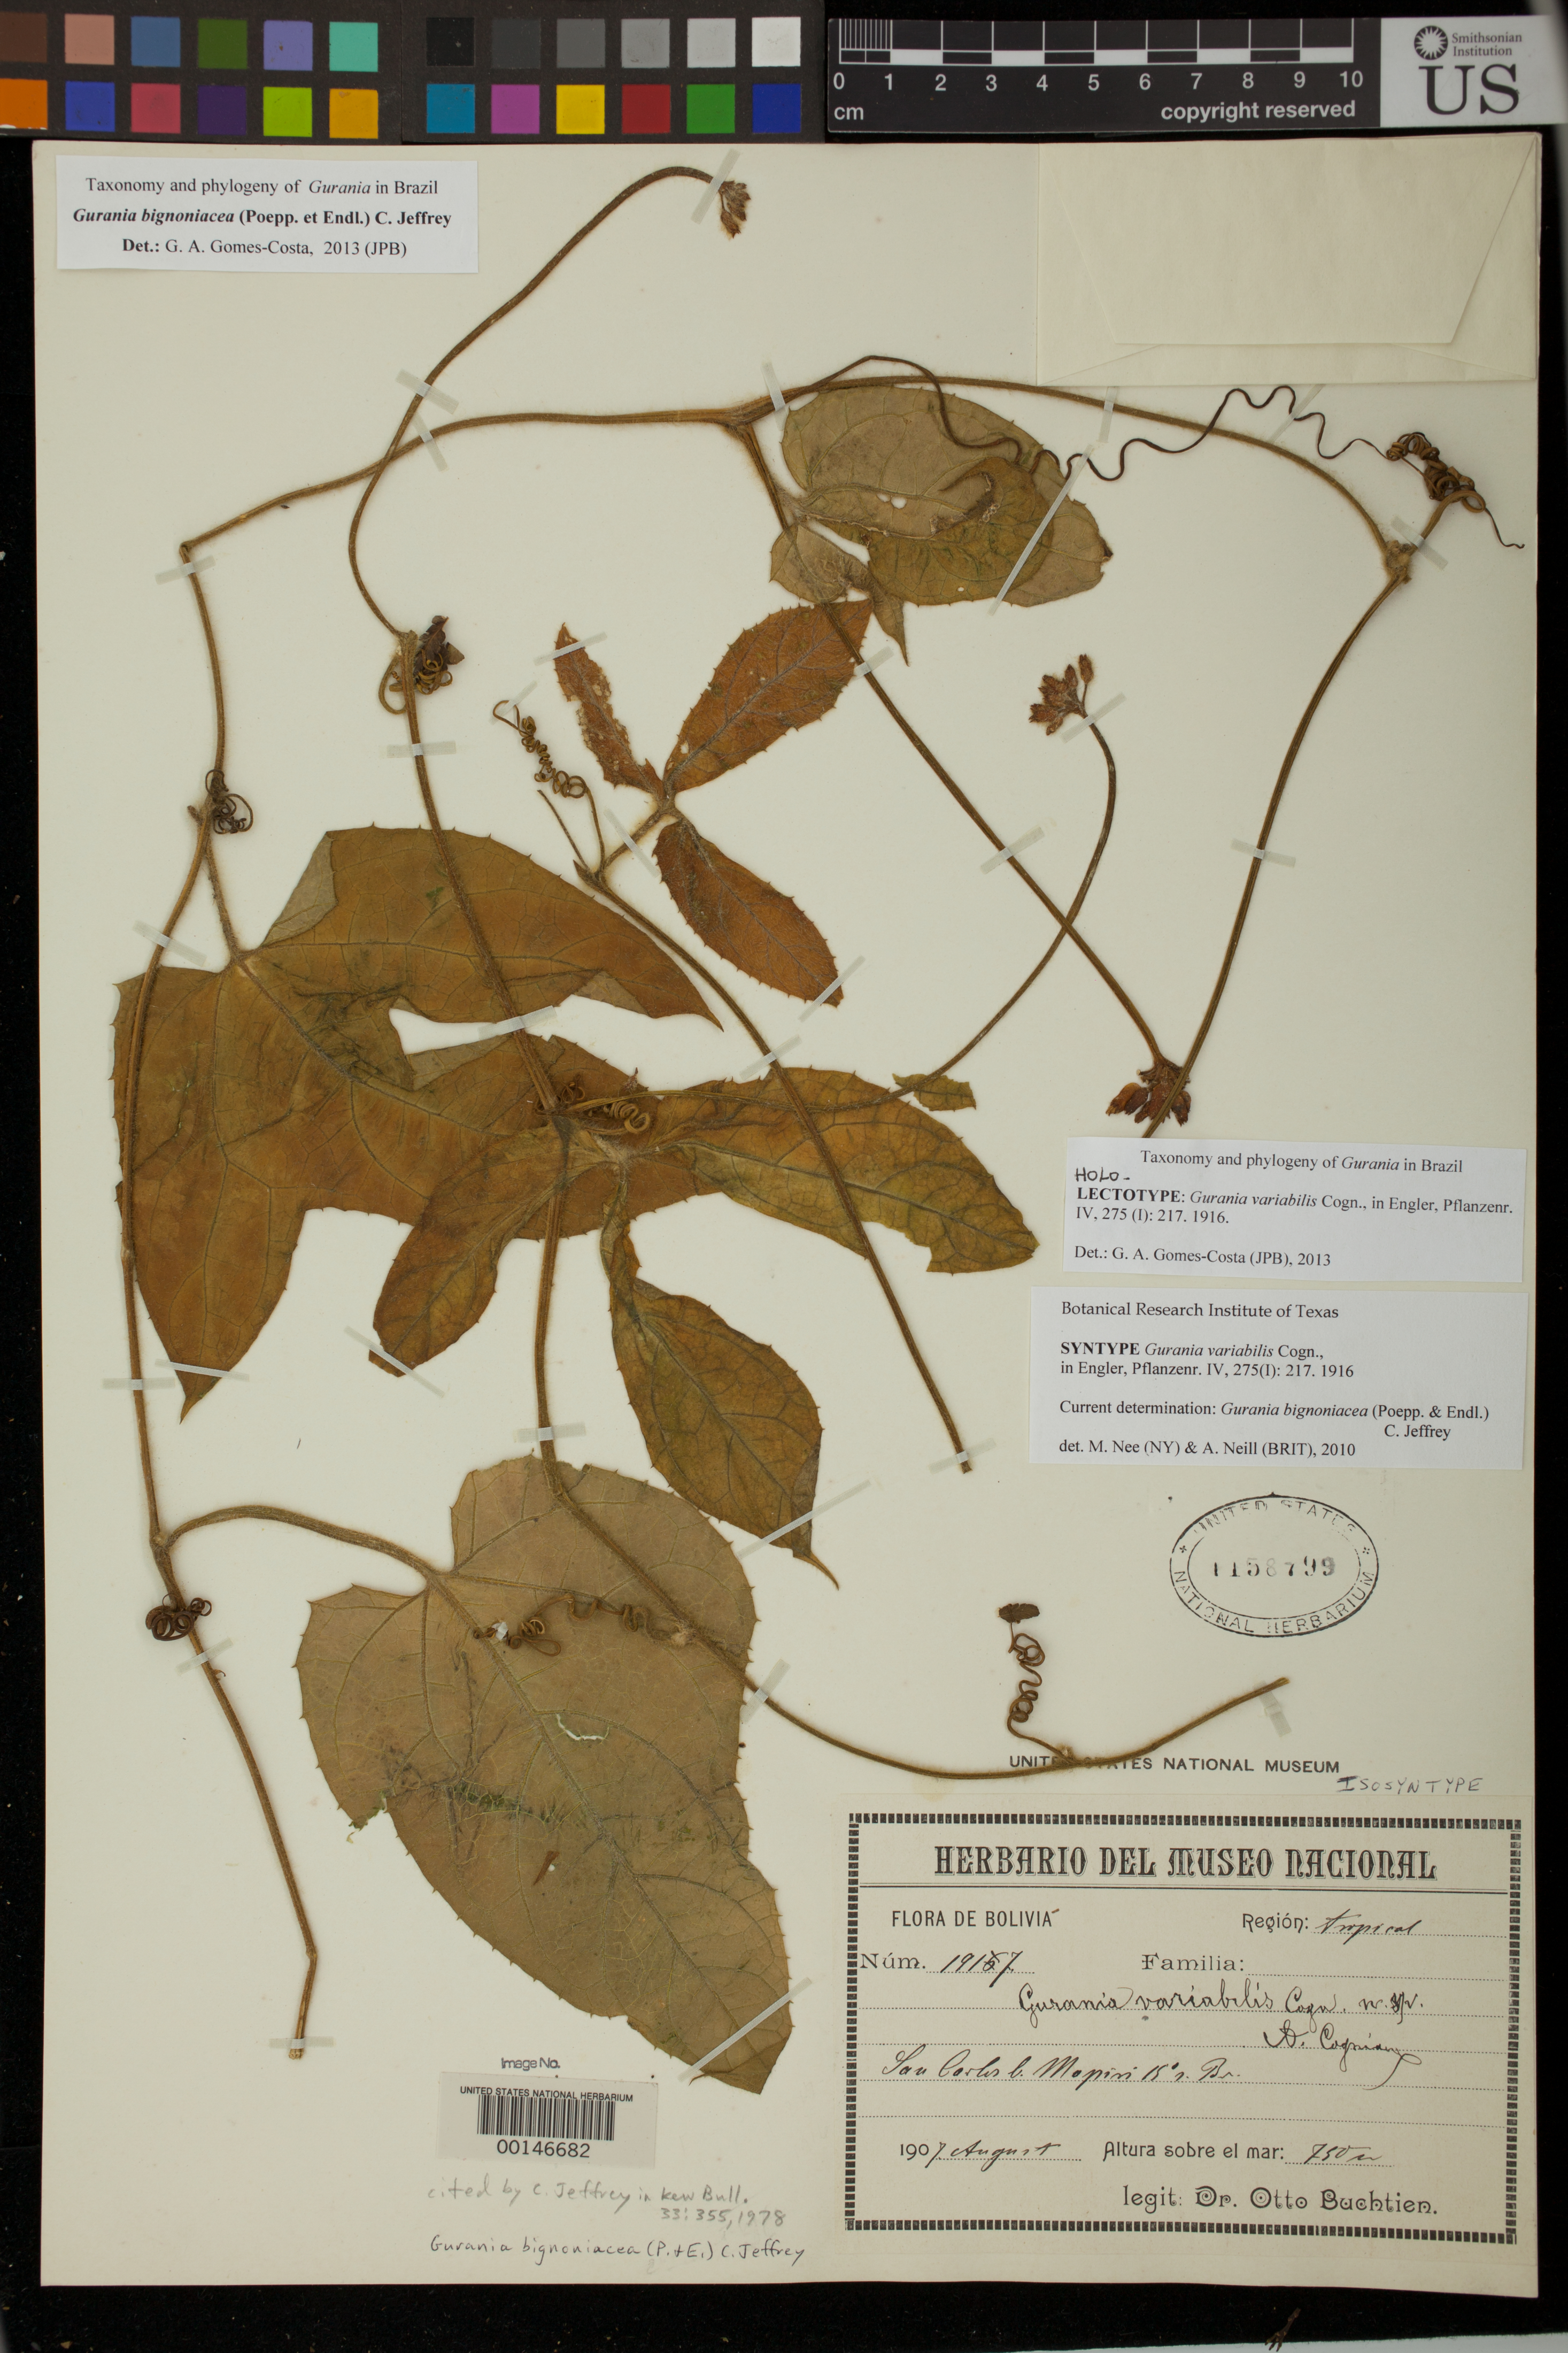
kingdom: Plantae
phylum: Tracheophyta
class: Magnoliopsida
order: Cucurbitales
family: Cucurbitaceae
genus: Gurania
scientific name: Gurania variabilis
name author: Cogn.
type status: Isosyntype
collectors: O. Buchtien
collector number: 1917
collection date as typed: Aug 1907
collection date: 1907-08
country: Bolivia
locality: San Carlos bei Mapiri.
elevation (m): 750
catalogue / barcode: US 1158799